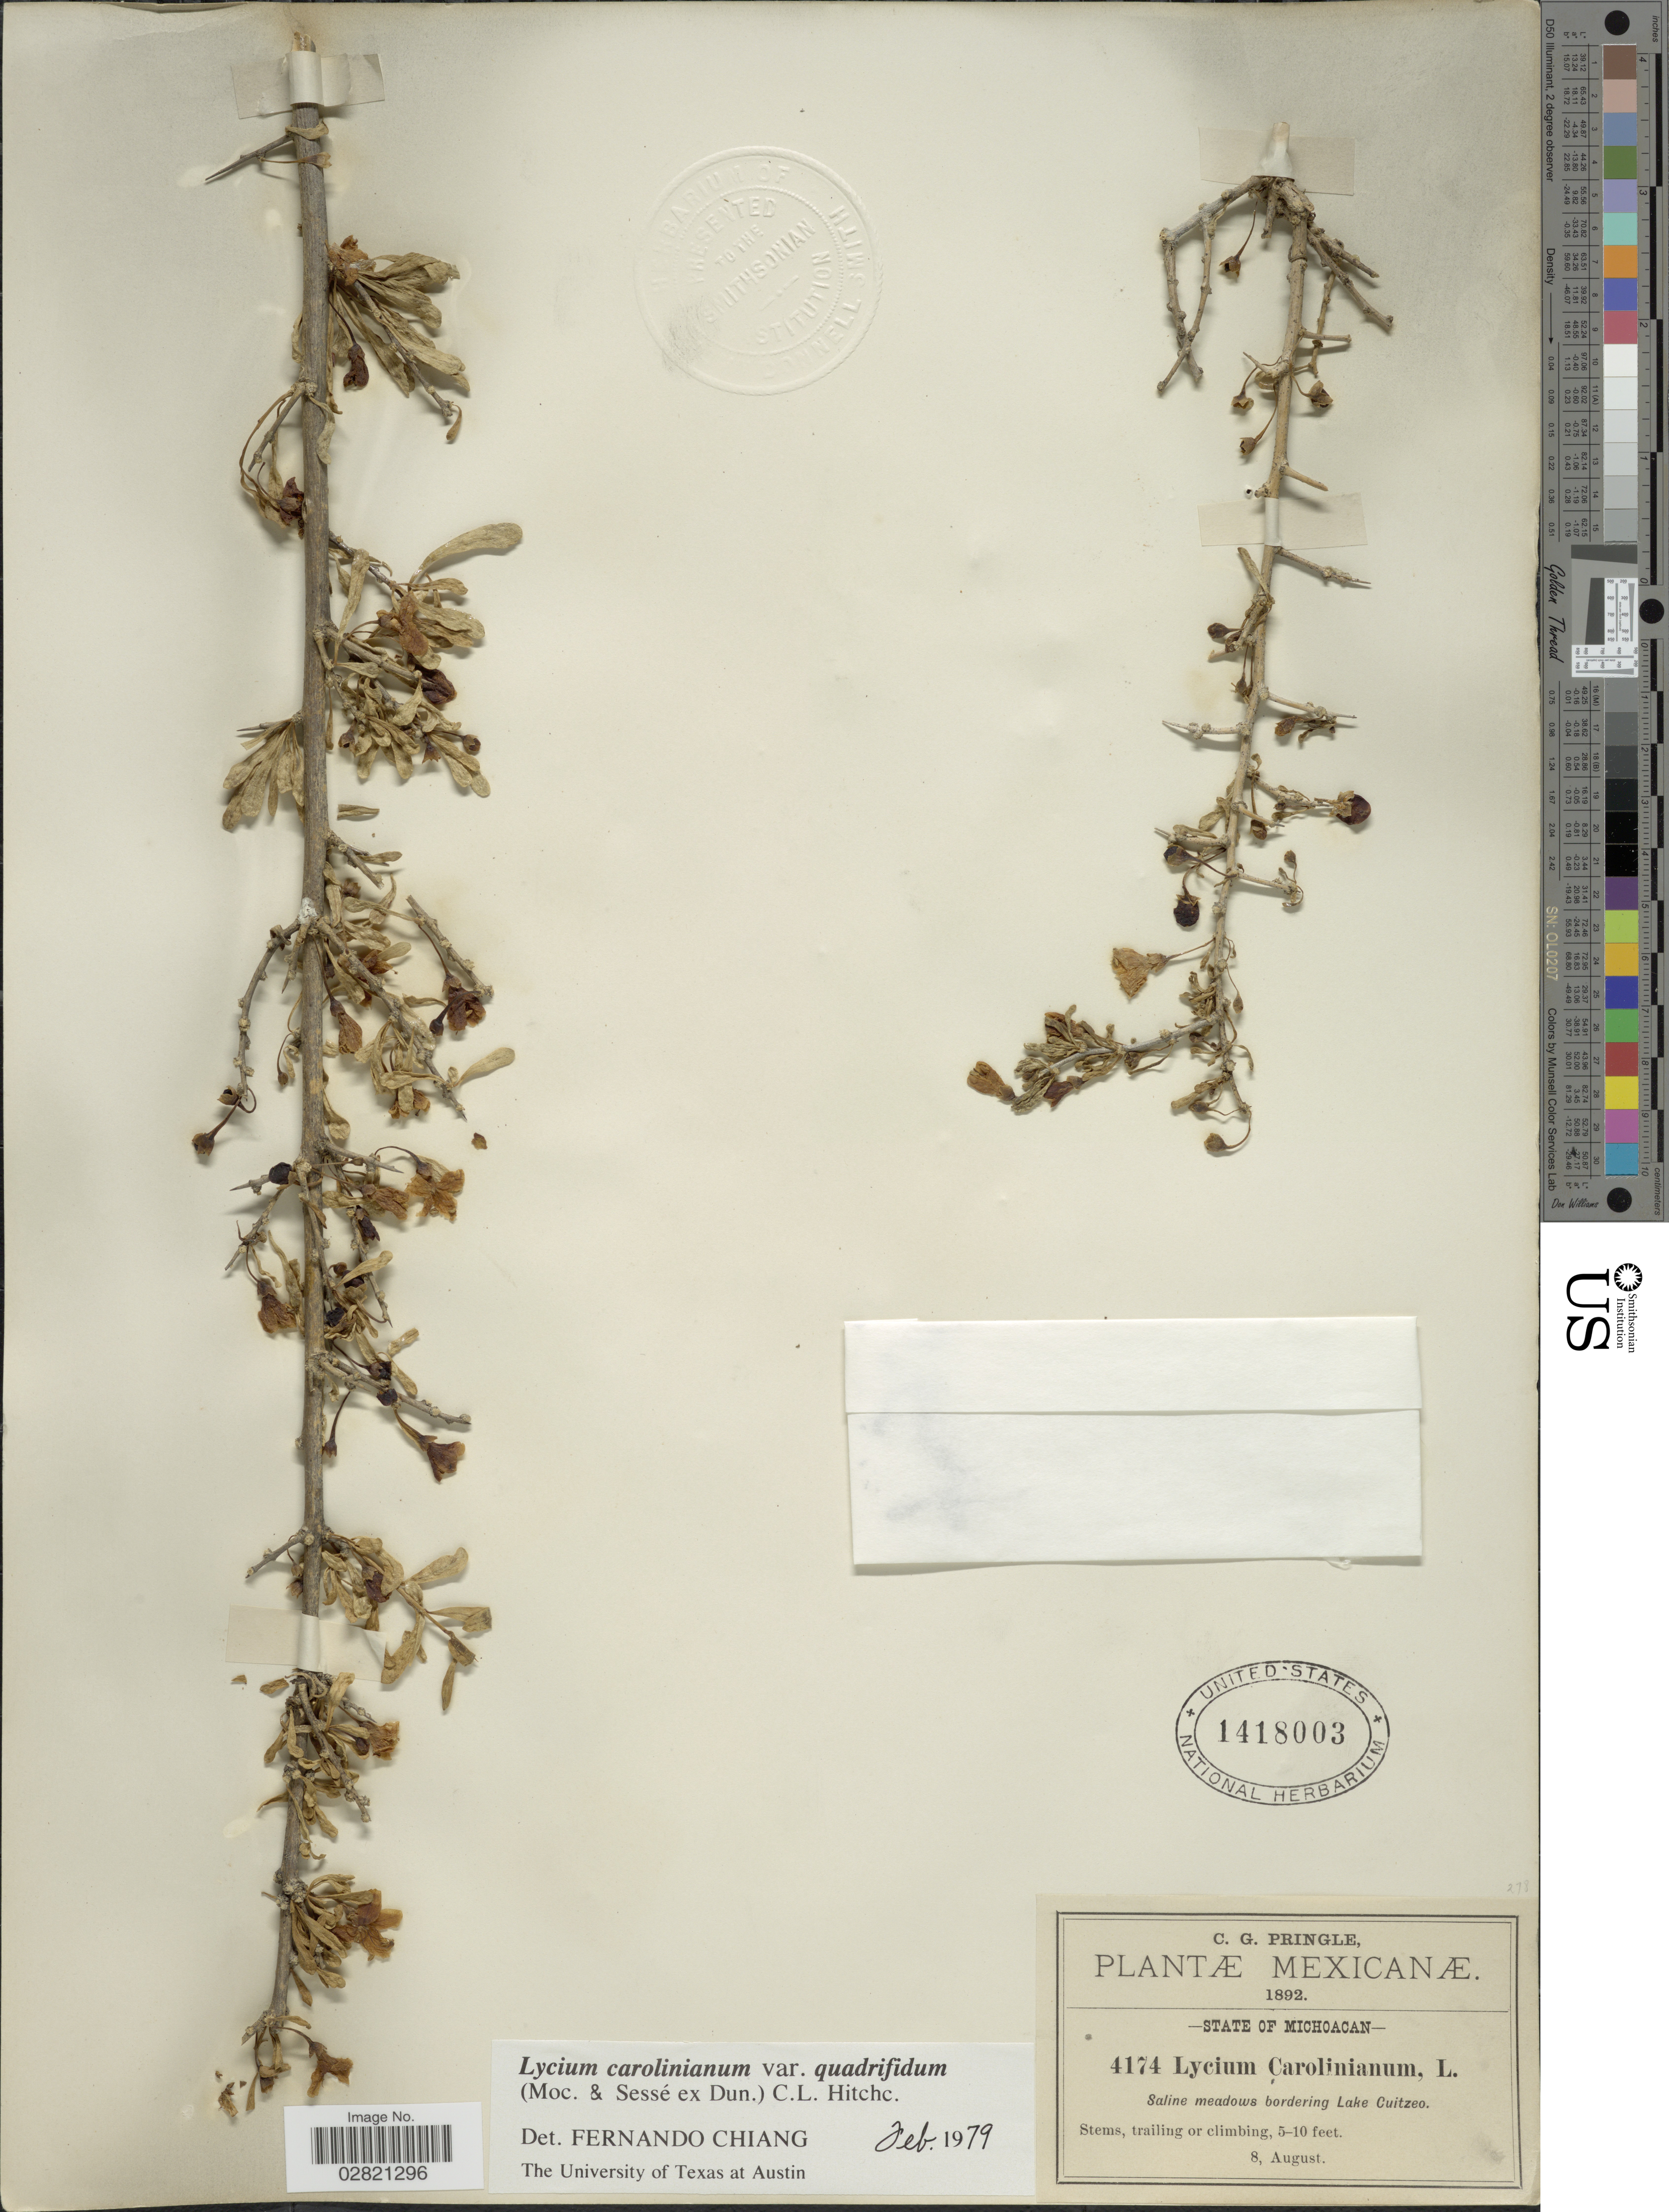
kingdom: Plantae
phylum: Tracheophyta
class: Magnoliopsida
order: Solanales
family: Solanaceae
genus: Lycium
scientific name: Lycium carolinianum var. quadrifidum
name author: Walter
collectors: C. G. Pringle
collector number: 4174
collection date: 1892-08-08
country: Mexico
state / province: Michoacán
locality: Saline meadows bordering Lake Cuitzeo.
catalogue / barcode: US 1418003